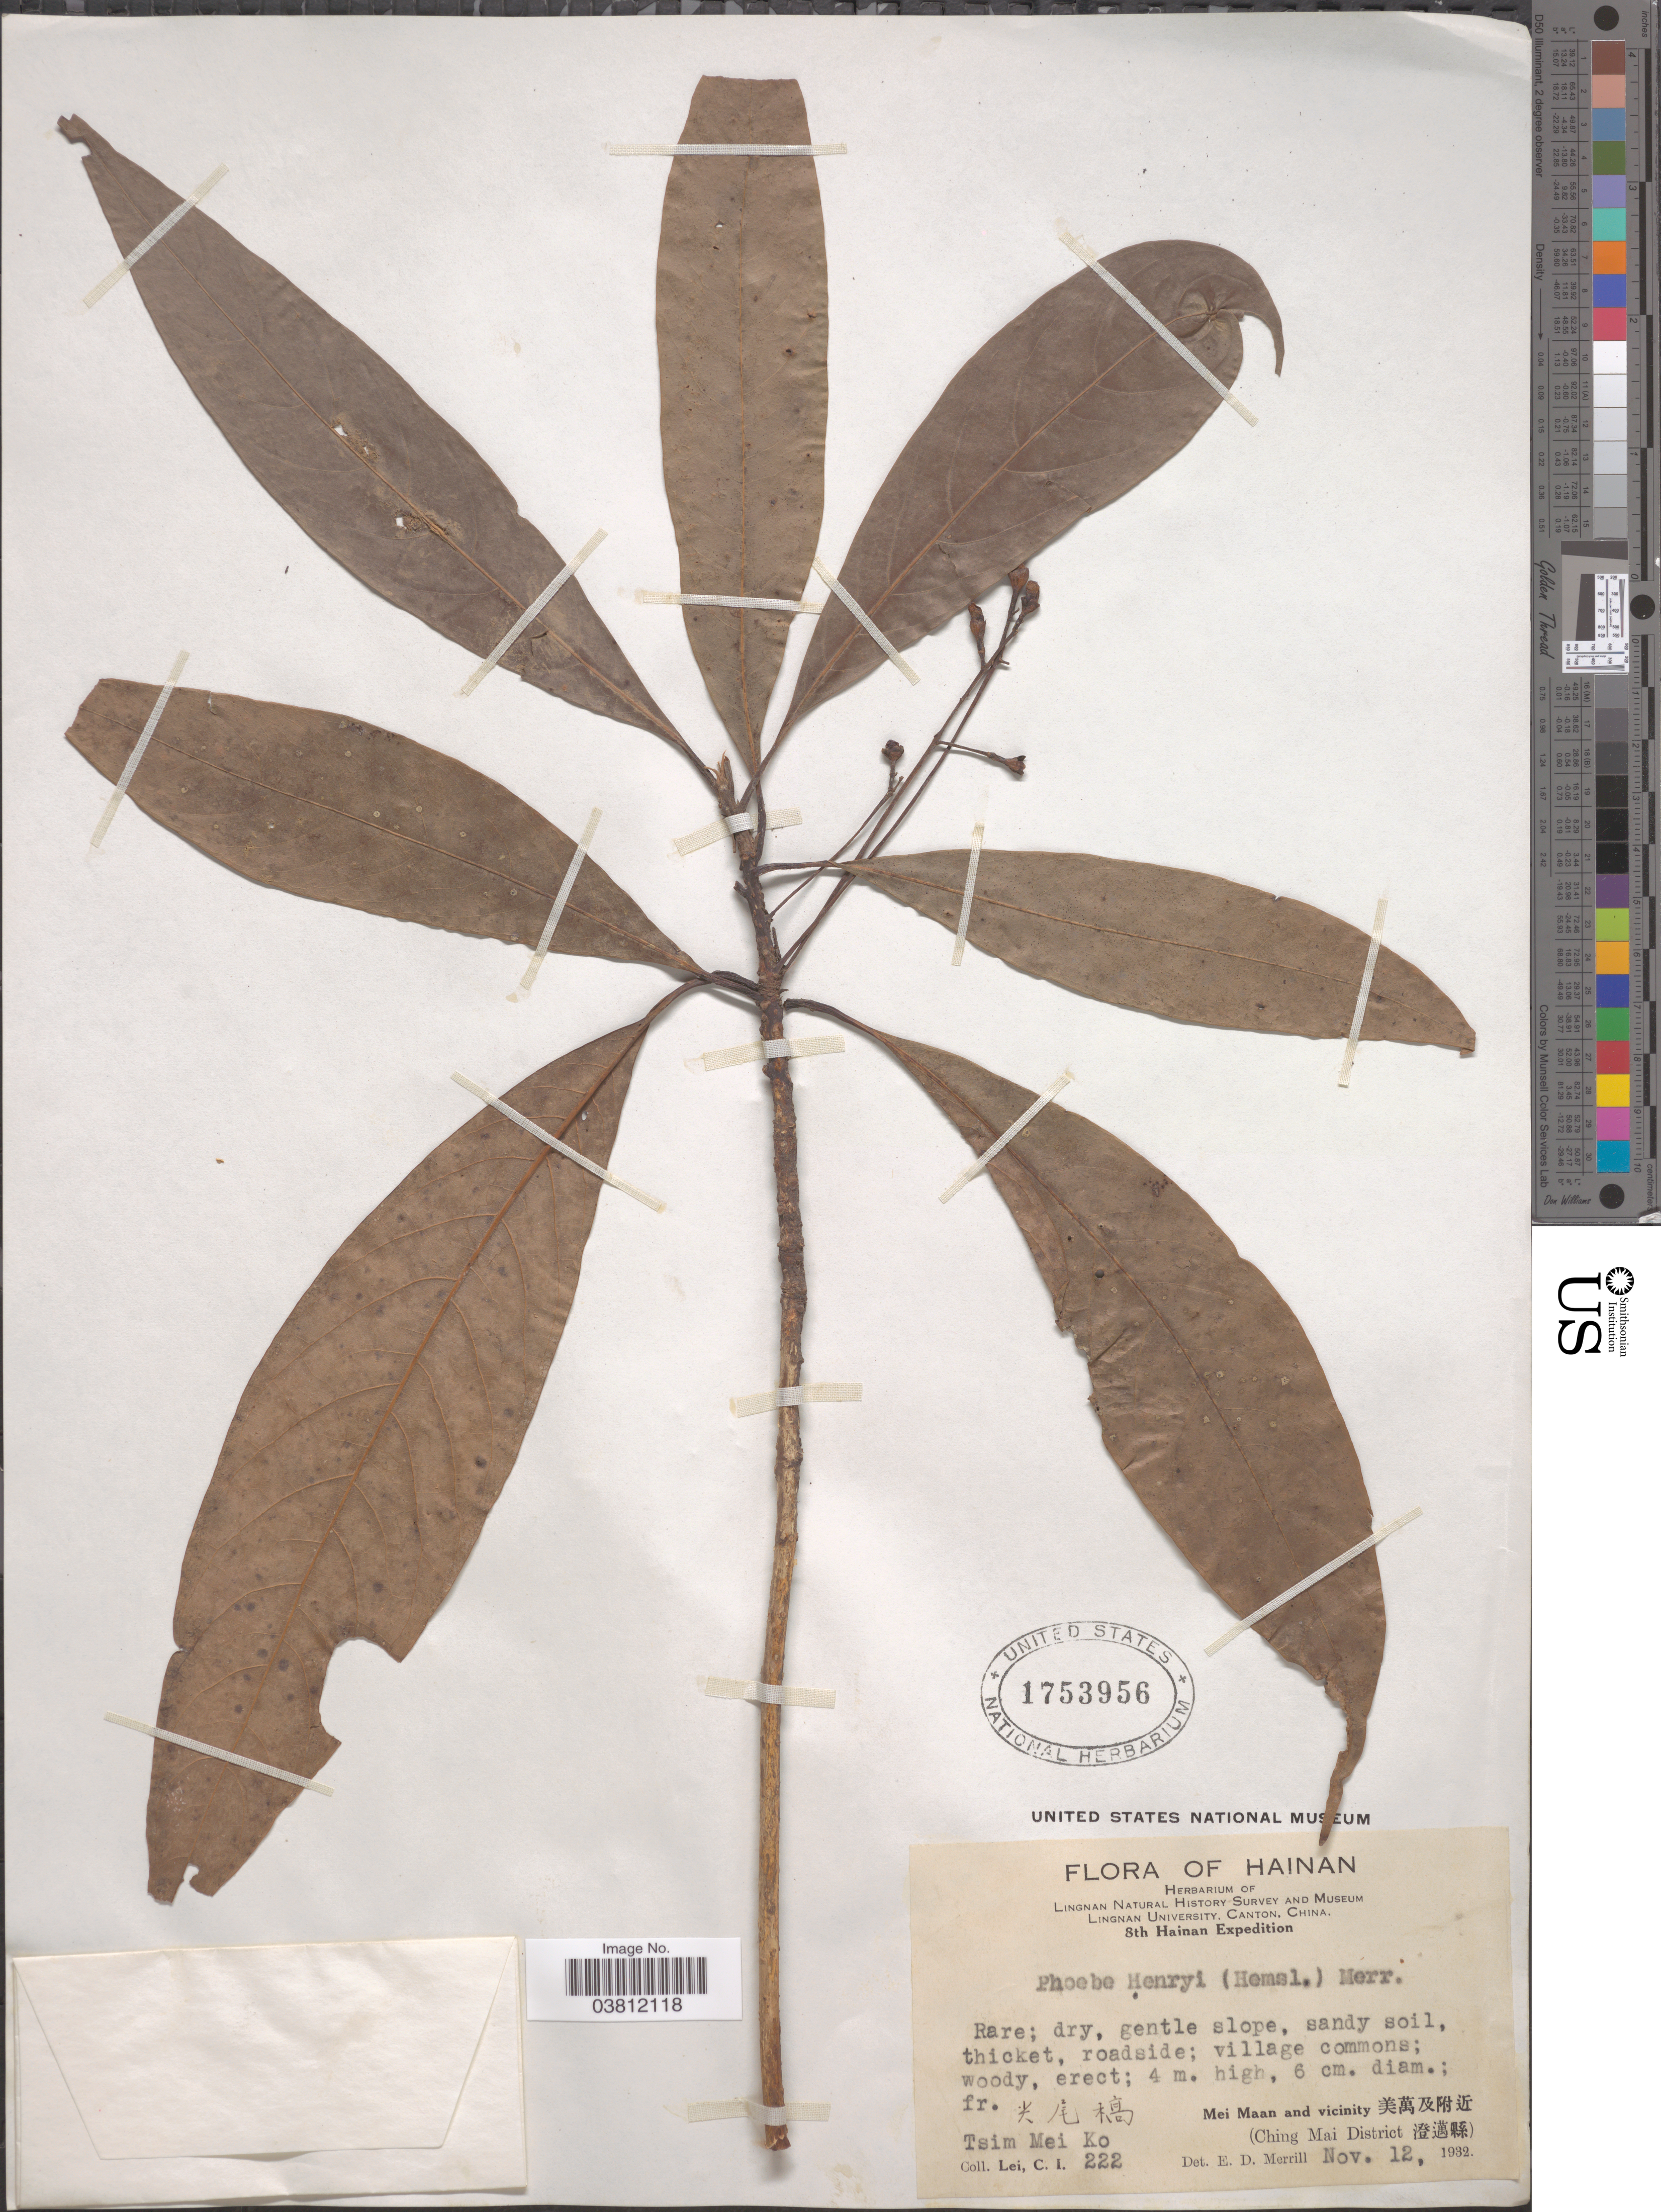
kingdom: Plantae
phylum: Tracheophyta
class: Magnoliopsida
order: Laurales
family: Lauraceae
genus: Phoebe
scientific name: Phoebe henryi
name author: (Hemsl.) Merr.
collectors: C. I. Lei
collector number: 222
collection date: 1932-11-12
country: China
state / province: Hainan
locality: Mei Maan and vicinity X. (Ching Mai District X).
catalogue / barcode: US 1753956